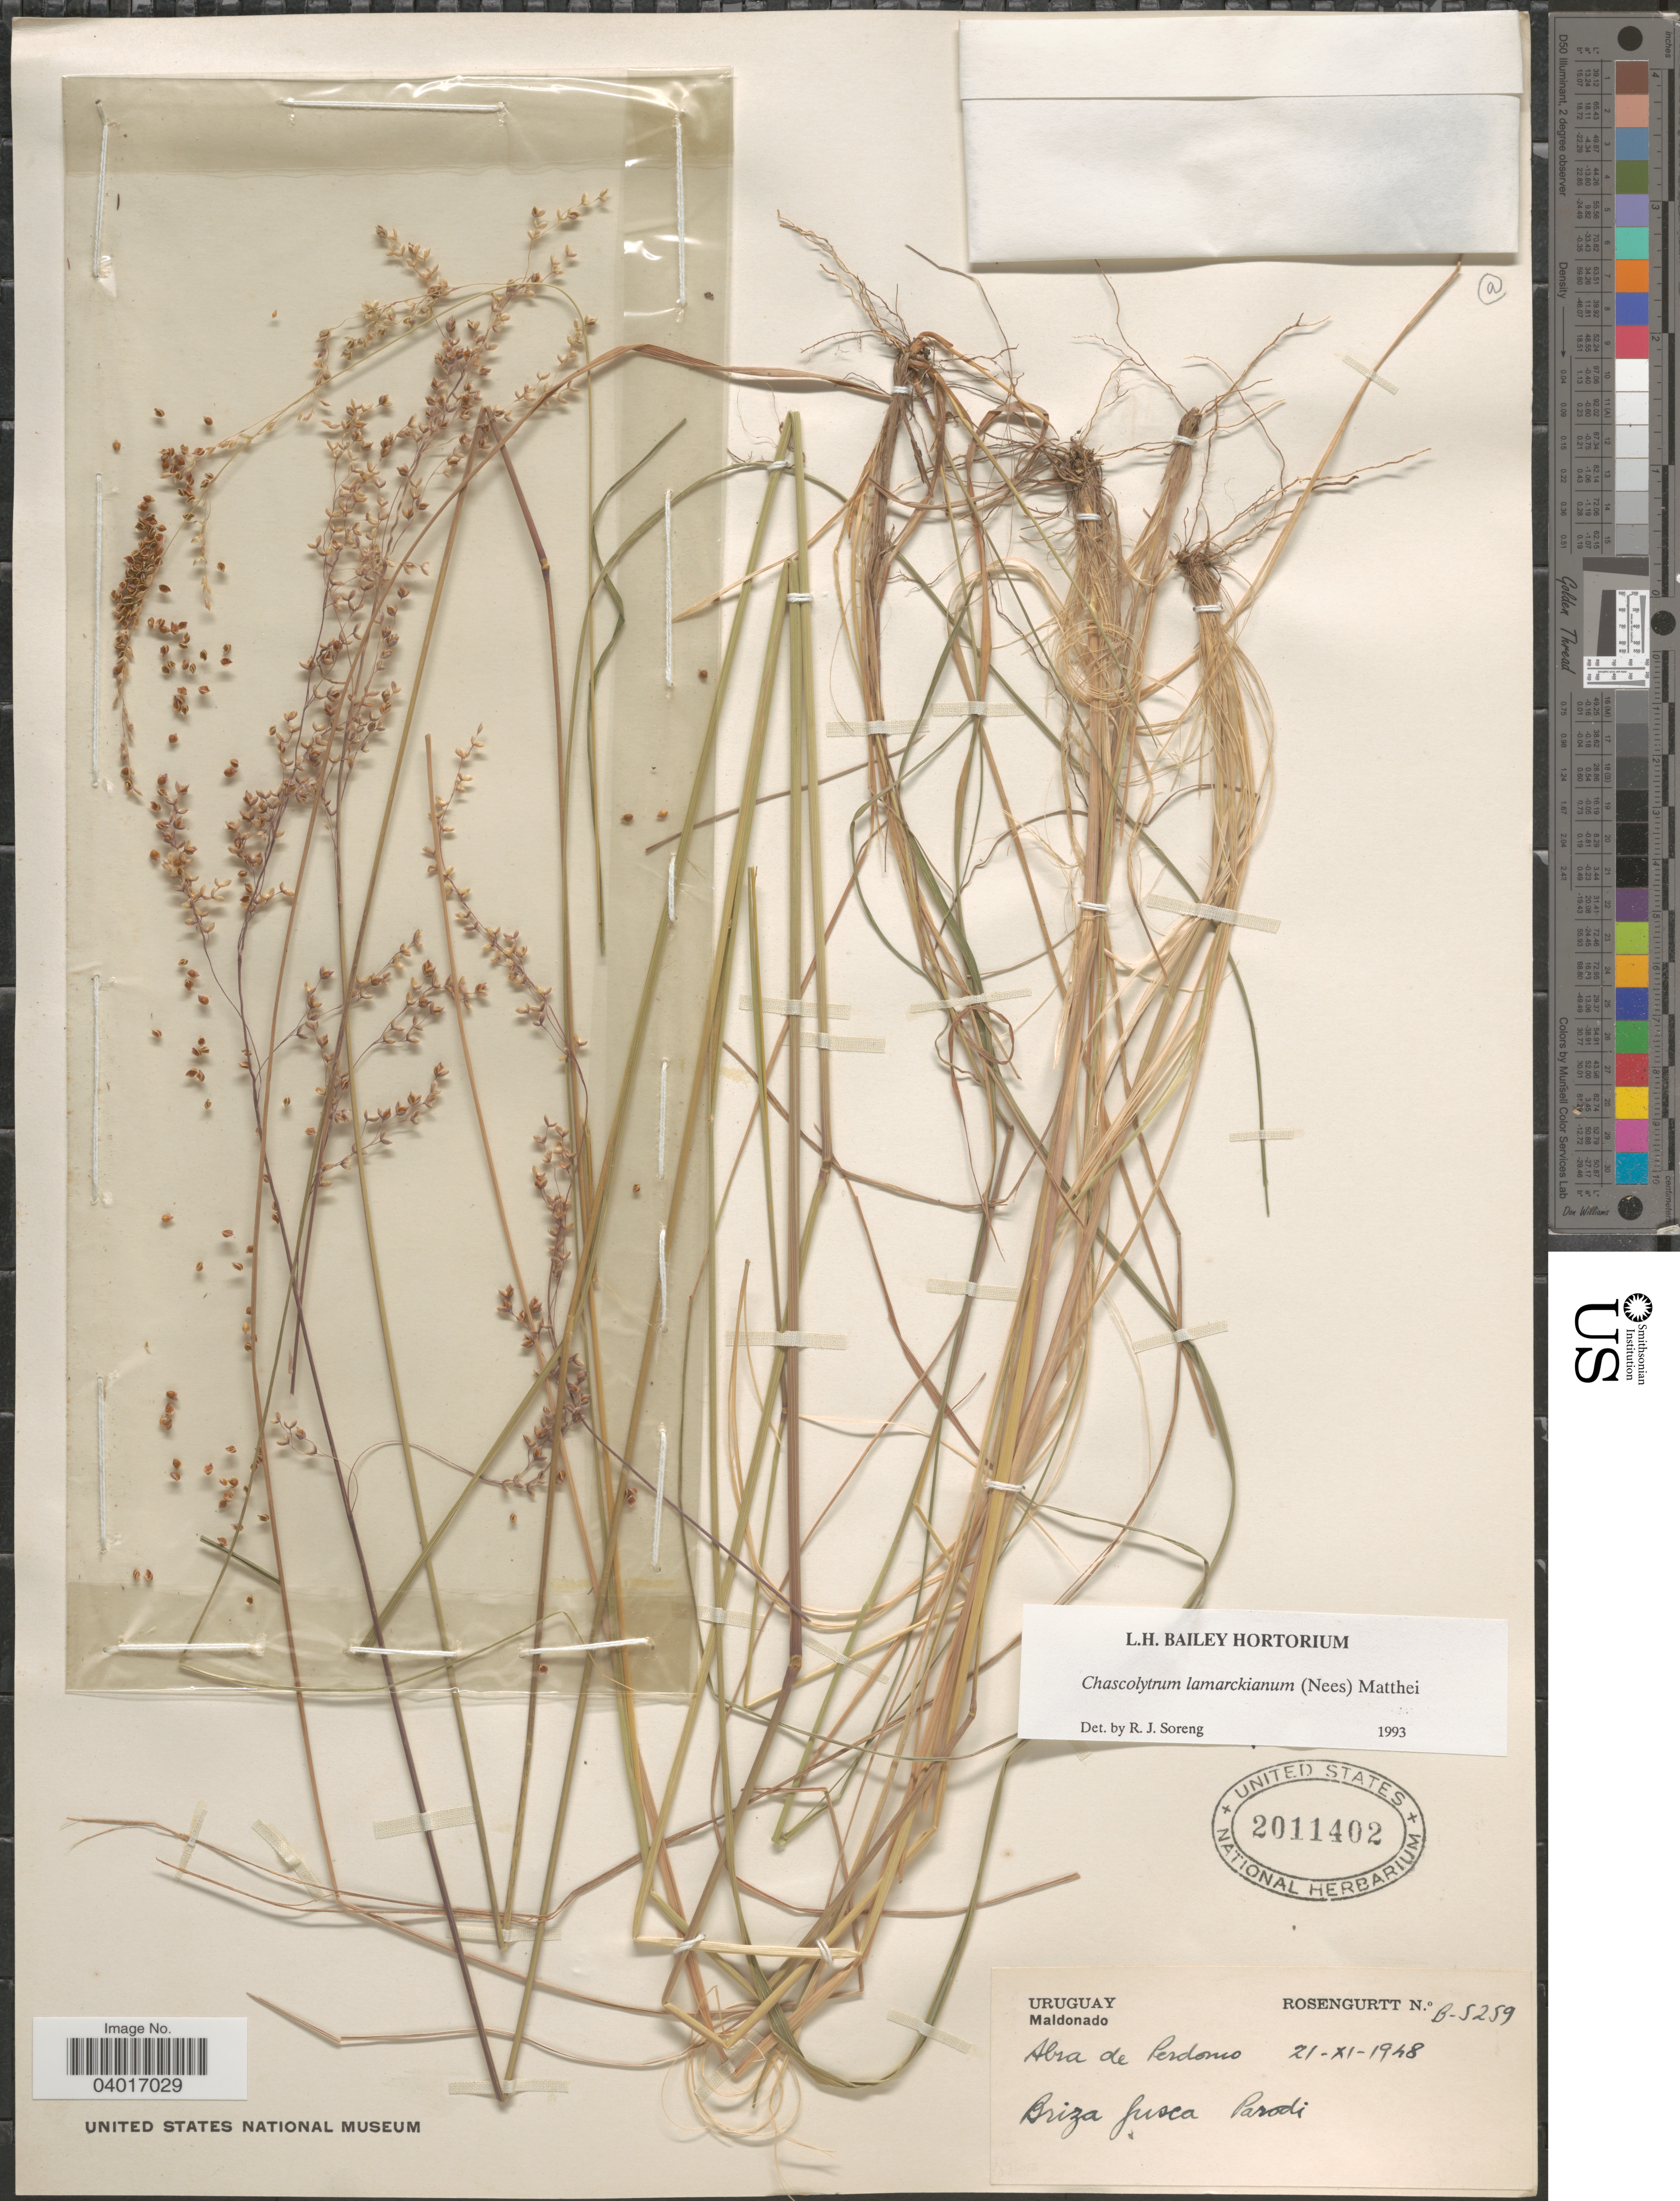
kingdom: Plantae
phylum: Tracheophyta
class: Liliopsida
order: Poales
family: Poaceae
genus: Chascolytrum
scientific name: Chascolytrum lamarckianum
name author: (Nees) Matthei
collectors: Rosengurtt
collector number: B-5259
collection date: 1948-11-21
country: Uruguay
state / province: Maldonado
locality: Abra de Perdomo.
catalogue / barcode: US 2011402